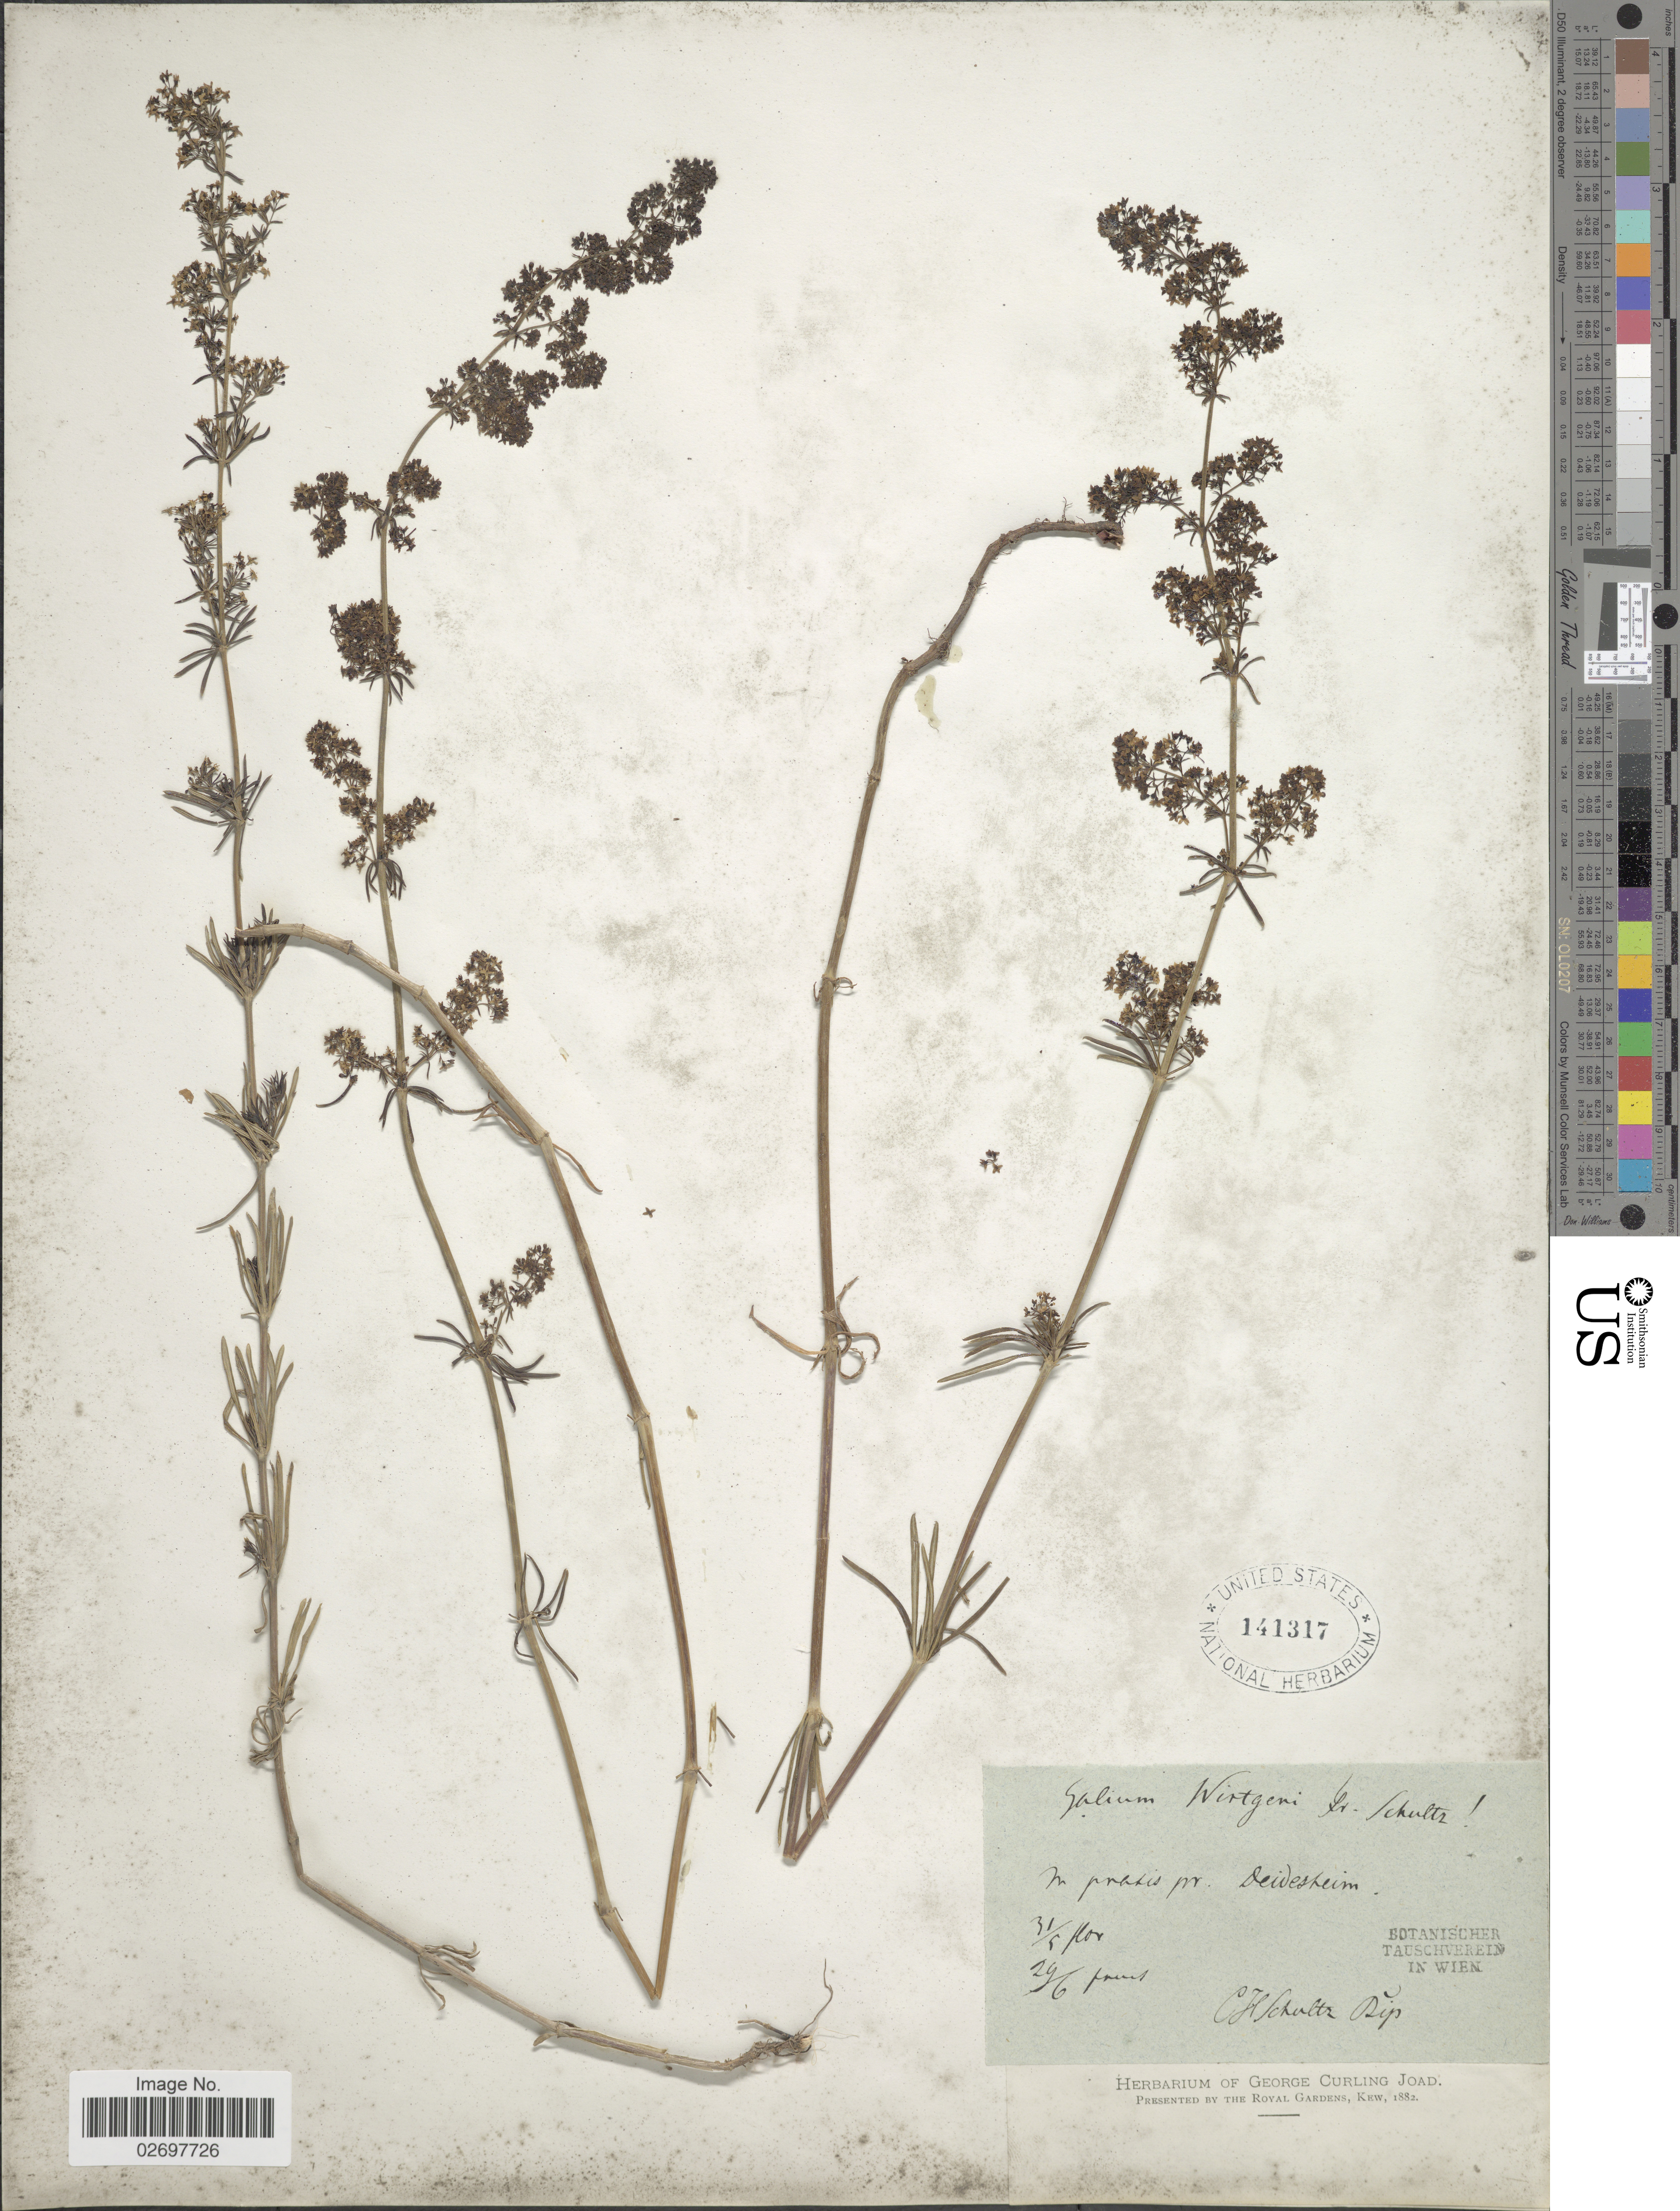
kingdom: Plantae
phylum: Tracheophyta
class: Magnoliopsida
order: Gentianales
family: Rubiaceae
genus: Galium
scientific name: Galium wirtgenii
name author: F.W. Schultz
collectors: C. H. Schultz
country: Germany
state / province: Rhineland-Palatinate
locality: In pratis pr. Deidesheim.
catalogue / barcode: US 141317